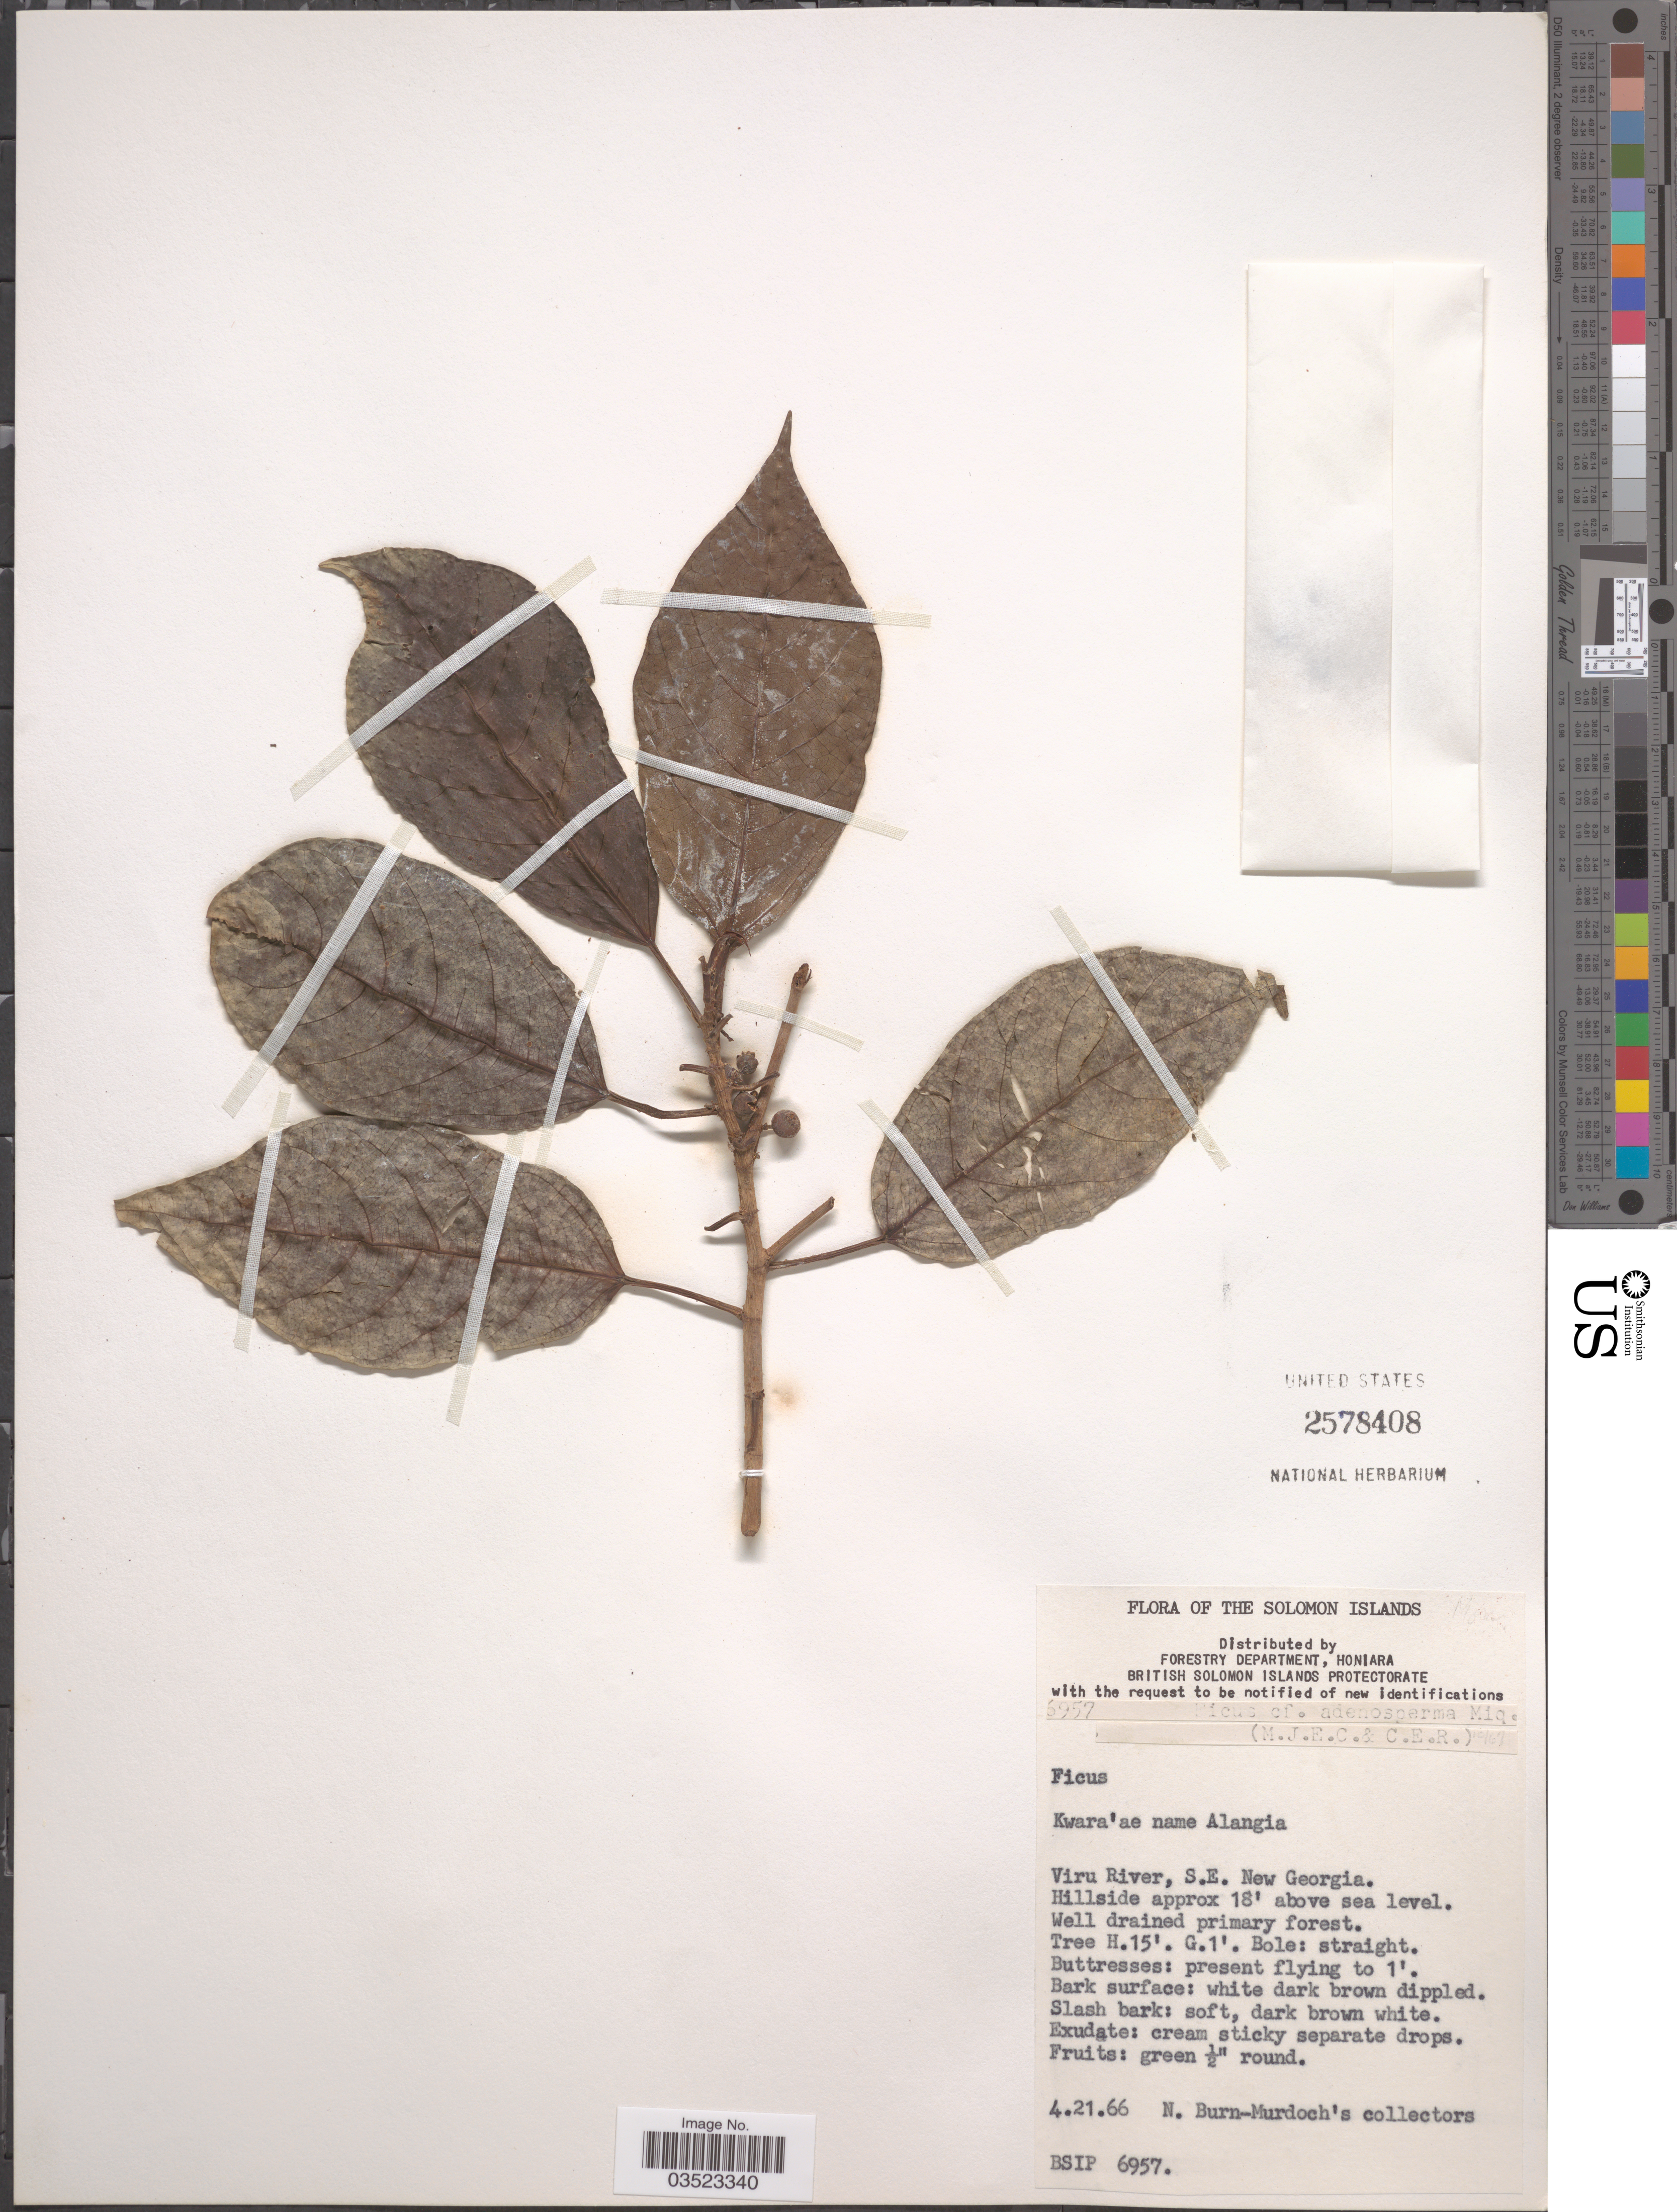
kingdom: Plantae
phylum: Tracheophyta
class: Magnoliopsida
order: Rosales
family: Moraceae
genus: Ficus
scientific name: Ficus adenosperma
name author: Miq.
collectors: N. Burn-Murdoch's collectors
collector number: BSIP6957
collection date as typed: Transcribed d/m/y: 21/4/66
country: Solomon Islands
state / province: Solomon Islands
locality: Viru River, S.E. New Georgia.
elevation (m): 5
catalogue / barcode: US 2578408